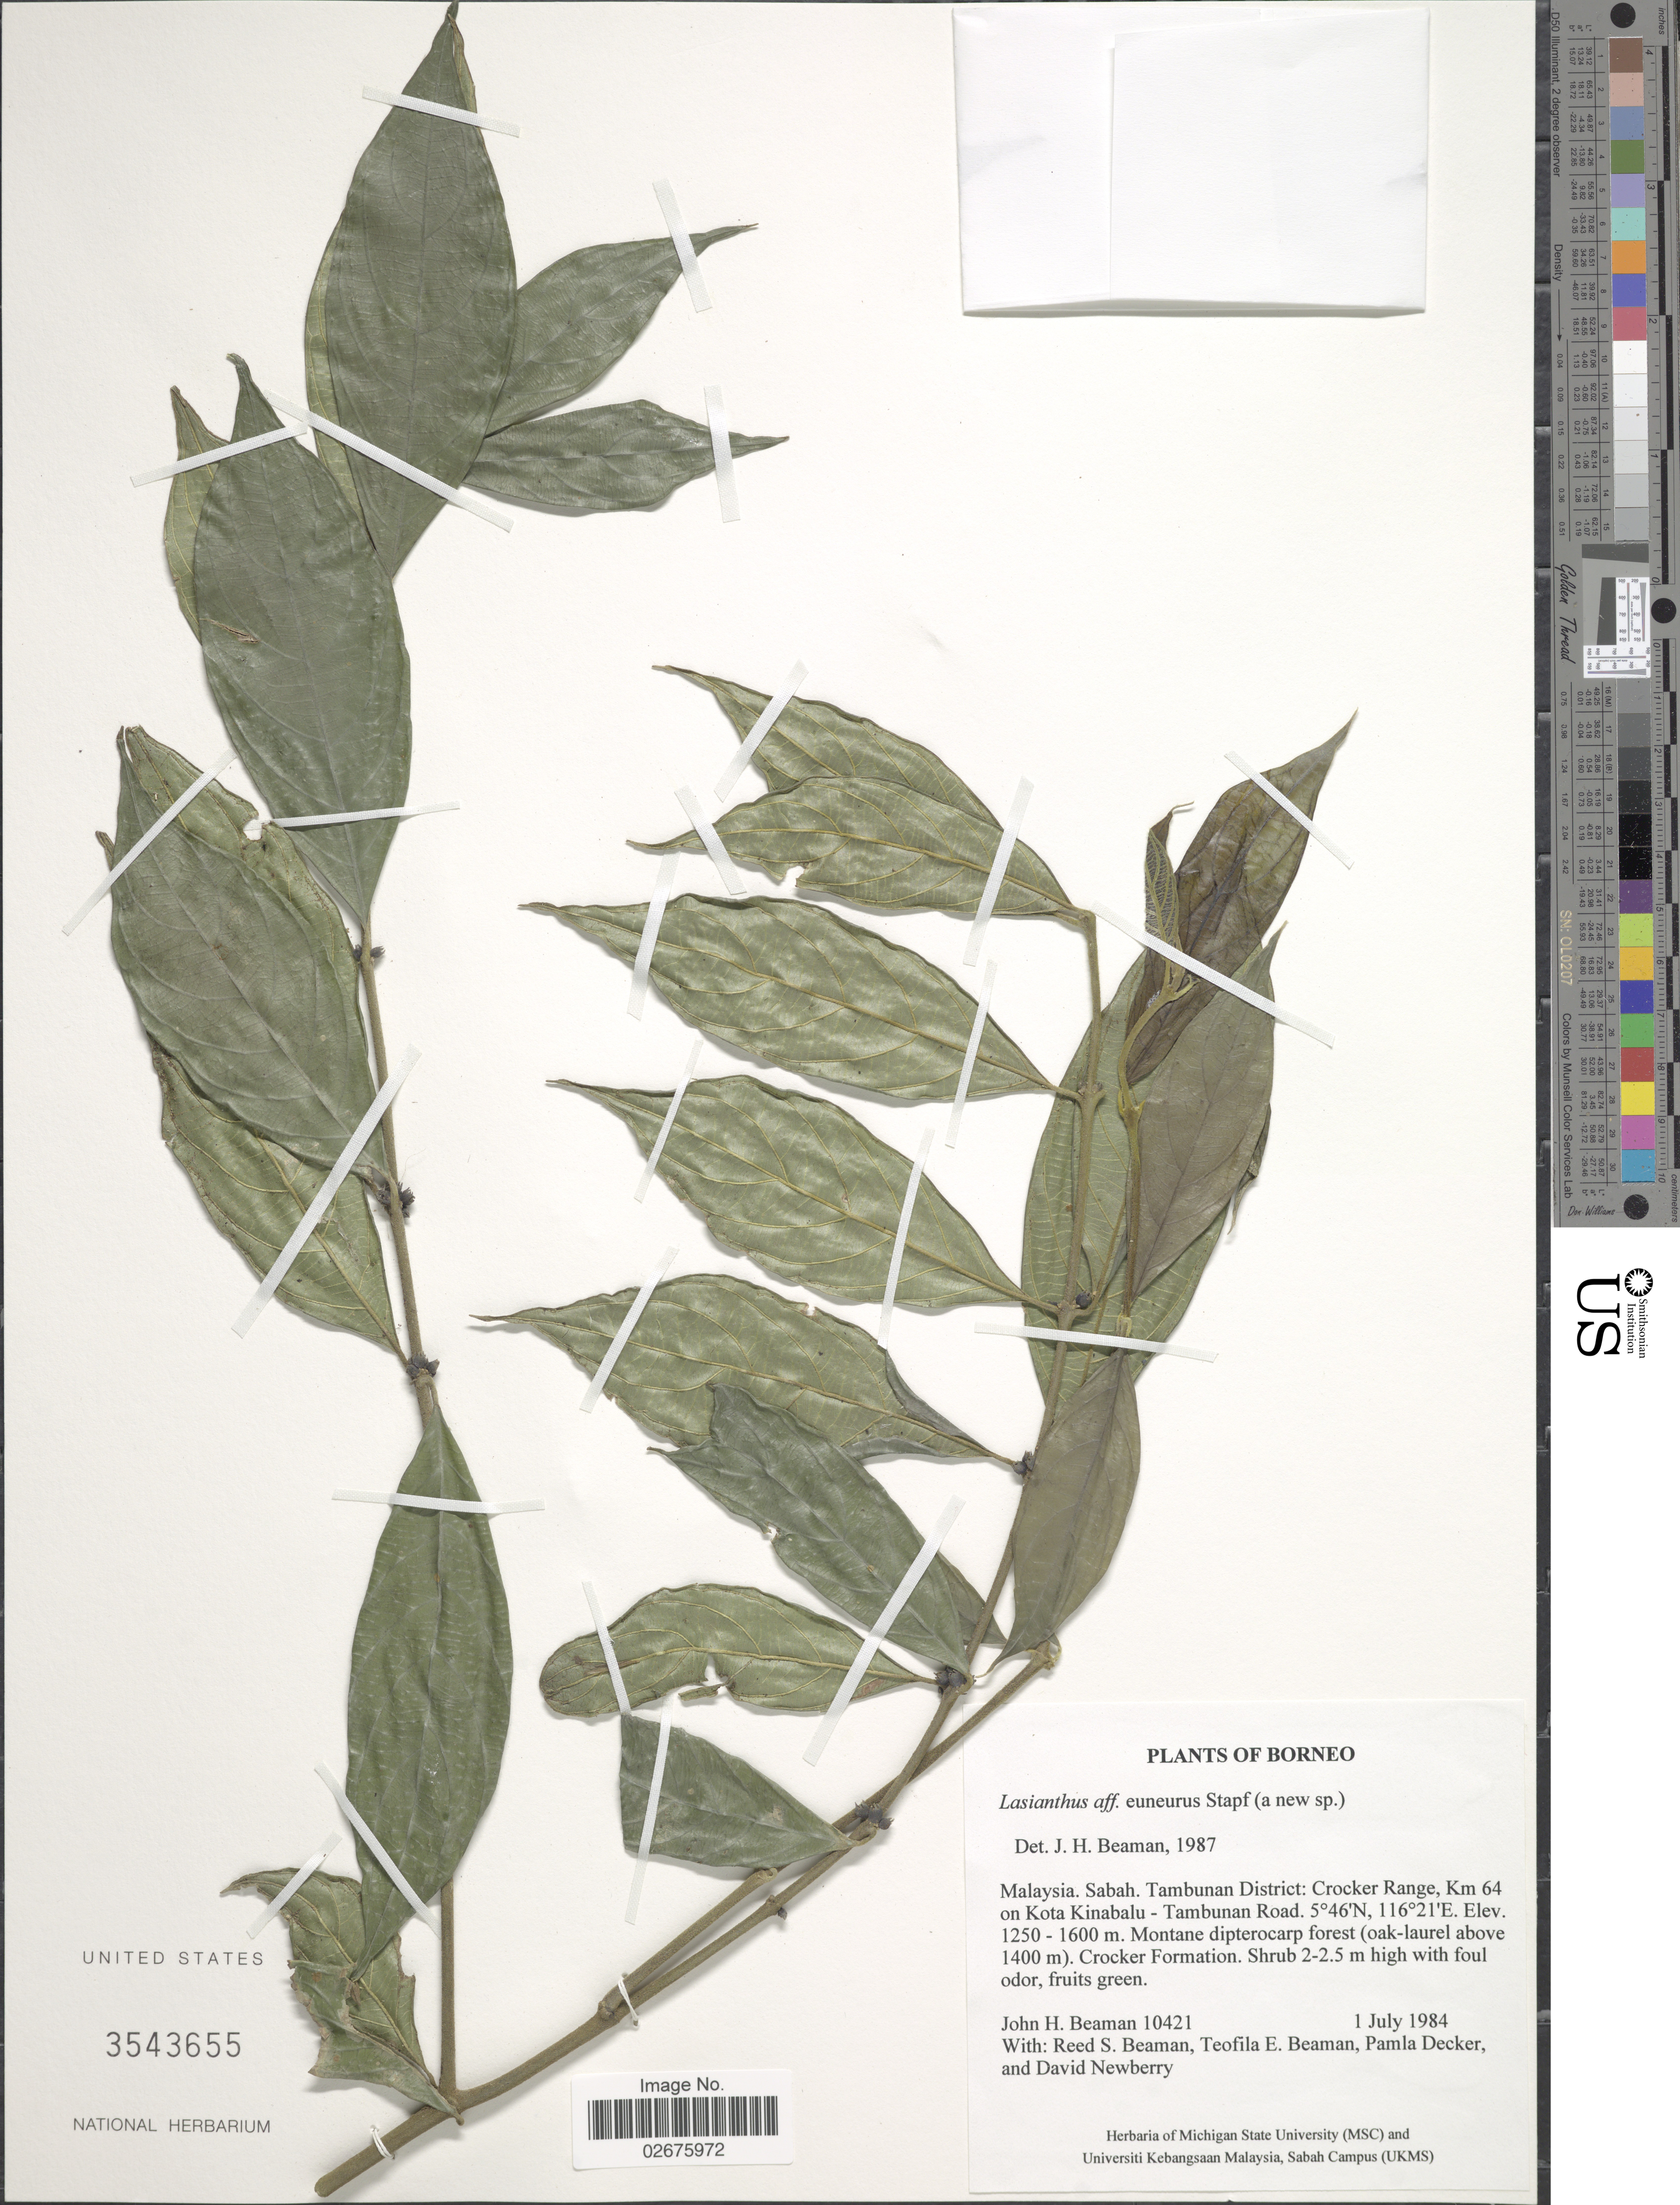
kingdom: Plantae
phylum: Tracheophyta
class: Magnoliopsida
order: Gentianales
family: Rubiaceae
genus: Lasianthus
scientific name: Lasianthus euneurus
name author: Stapf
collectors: J. H. Beaman, R. S. Beaman, T. E. Beaman, P. Decker & D. Newberry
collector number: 10421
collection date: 1984-07-01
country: Malaysia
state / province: Sabah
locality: Borneo, Tambunan District: Crocker Range, Km 64 on Kota Kinabalu - Tambunan Road. Montane dipterocarp forest (oak-laurel above 1400 m), Crocker Formation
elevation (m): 1250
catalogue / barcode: US 3543655